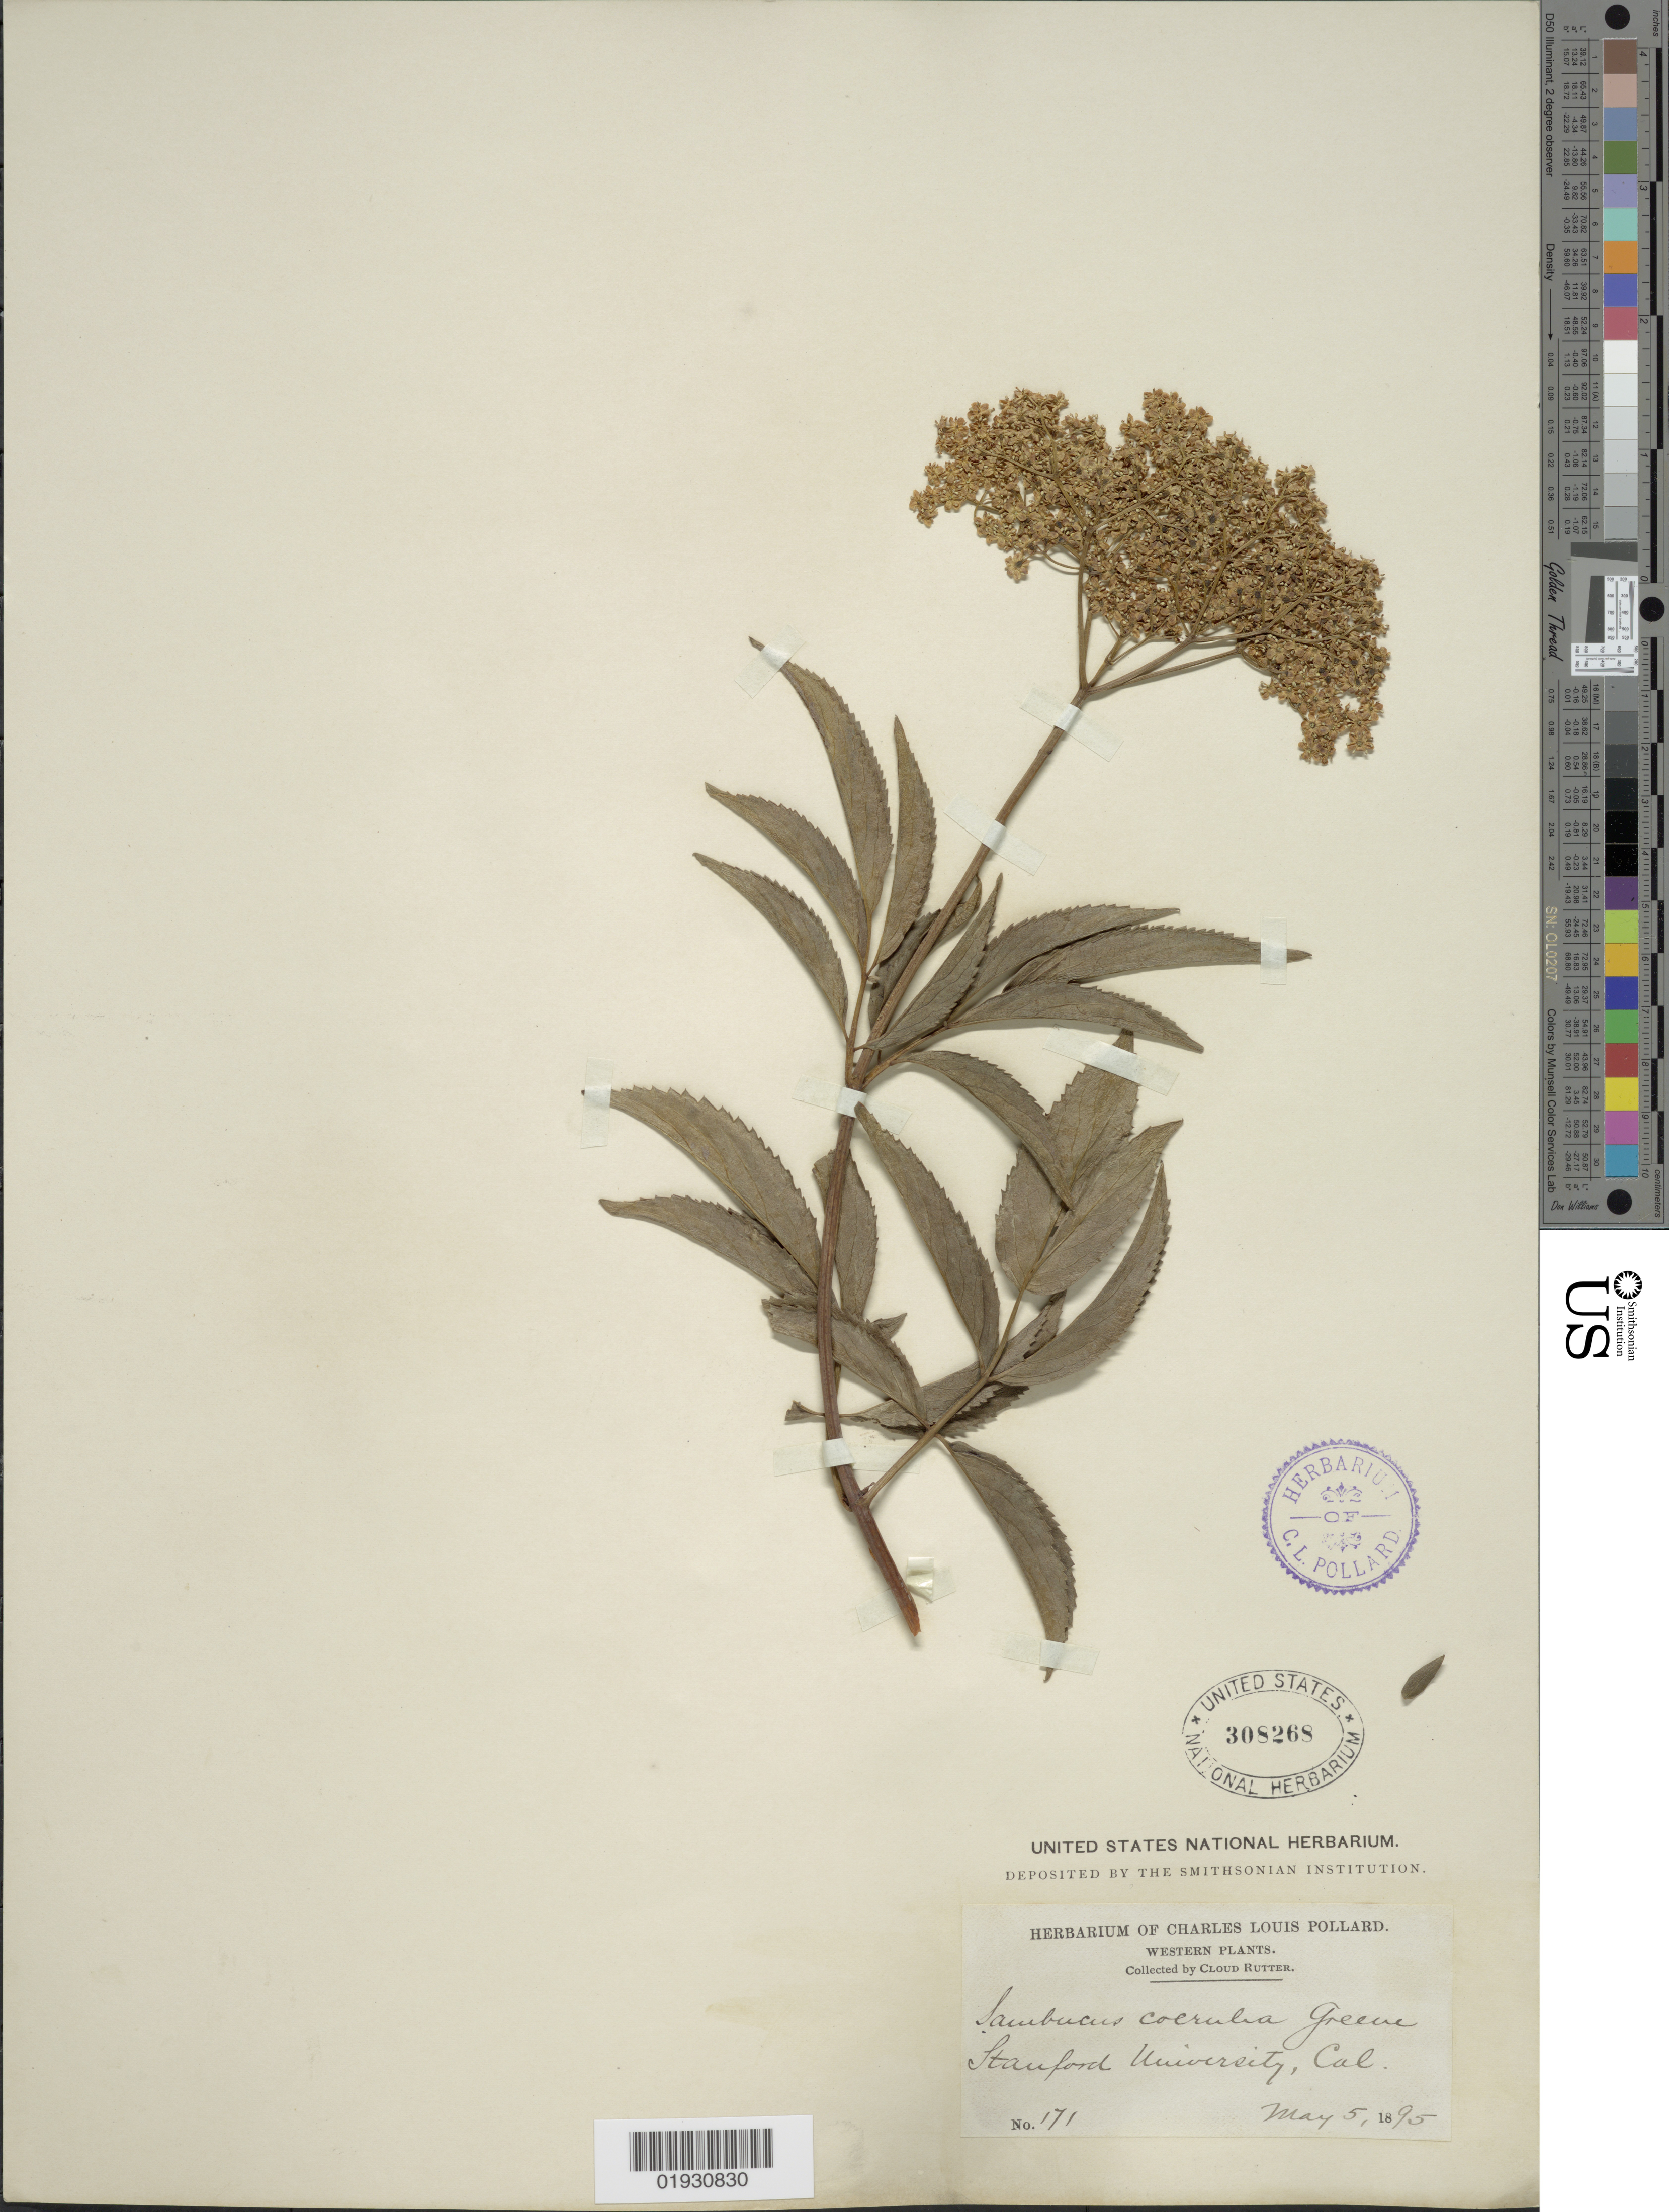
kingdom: Plantae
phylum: Tracheophyta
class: Magnoliopsida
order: Dipsacales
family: Viburnaceae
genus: Sambucus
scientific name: Sambucus cerulea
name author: Raf.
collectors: C. Rutter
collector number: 171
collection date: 1895-05-05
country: United States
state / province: California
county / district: Santa Clara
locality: Stanford University.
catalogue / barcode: US 308268